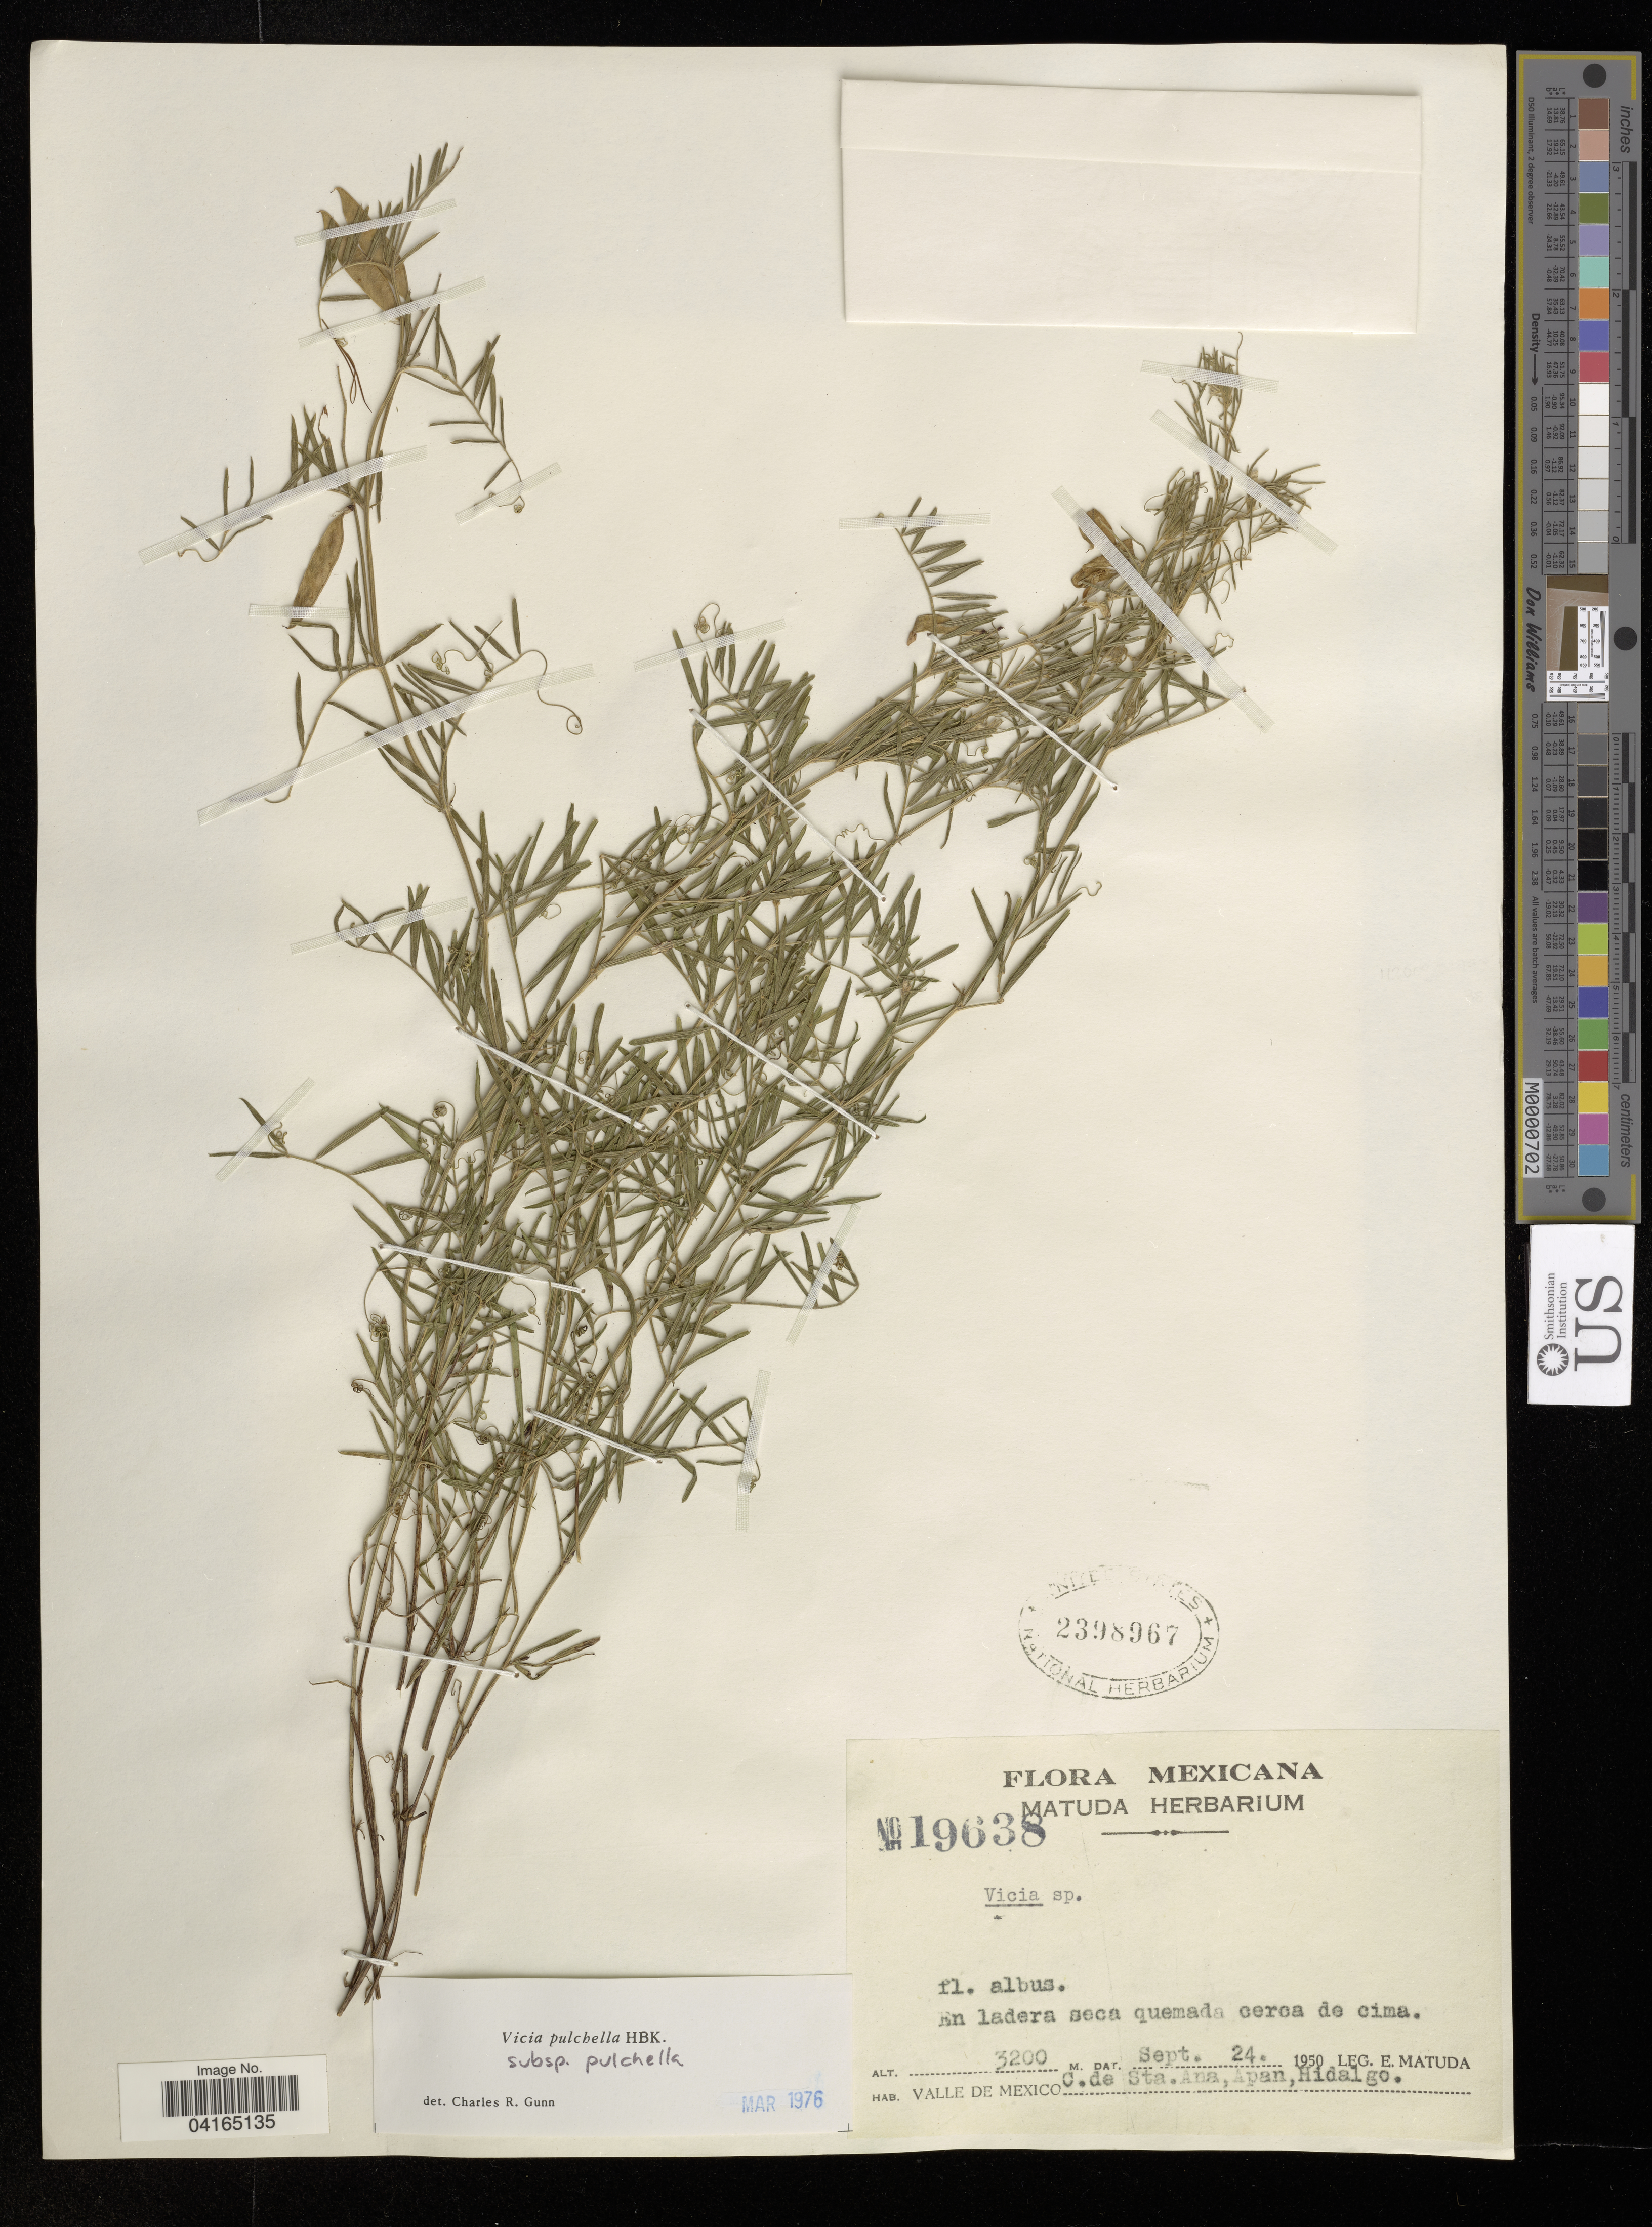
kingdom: Plantae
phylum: Tracheophyta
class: Magnoliopsida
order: Fabales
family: Fabaceae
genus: Vicia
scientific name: Vicia pulchella subsp. pulchella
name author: Kunth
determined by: Hechenleitner, Paulina, RBG Edinburgh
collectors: E. Matuda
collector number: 19638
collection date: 1950-09-24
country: Mexico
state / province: Hidalgo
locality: Valle de. C. de Sta. Ana, Apan.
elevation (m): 3200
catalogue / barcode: US 2398967